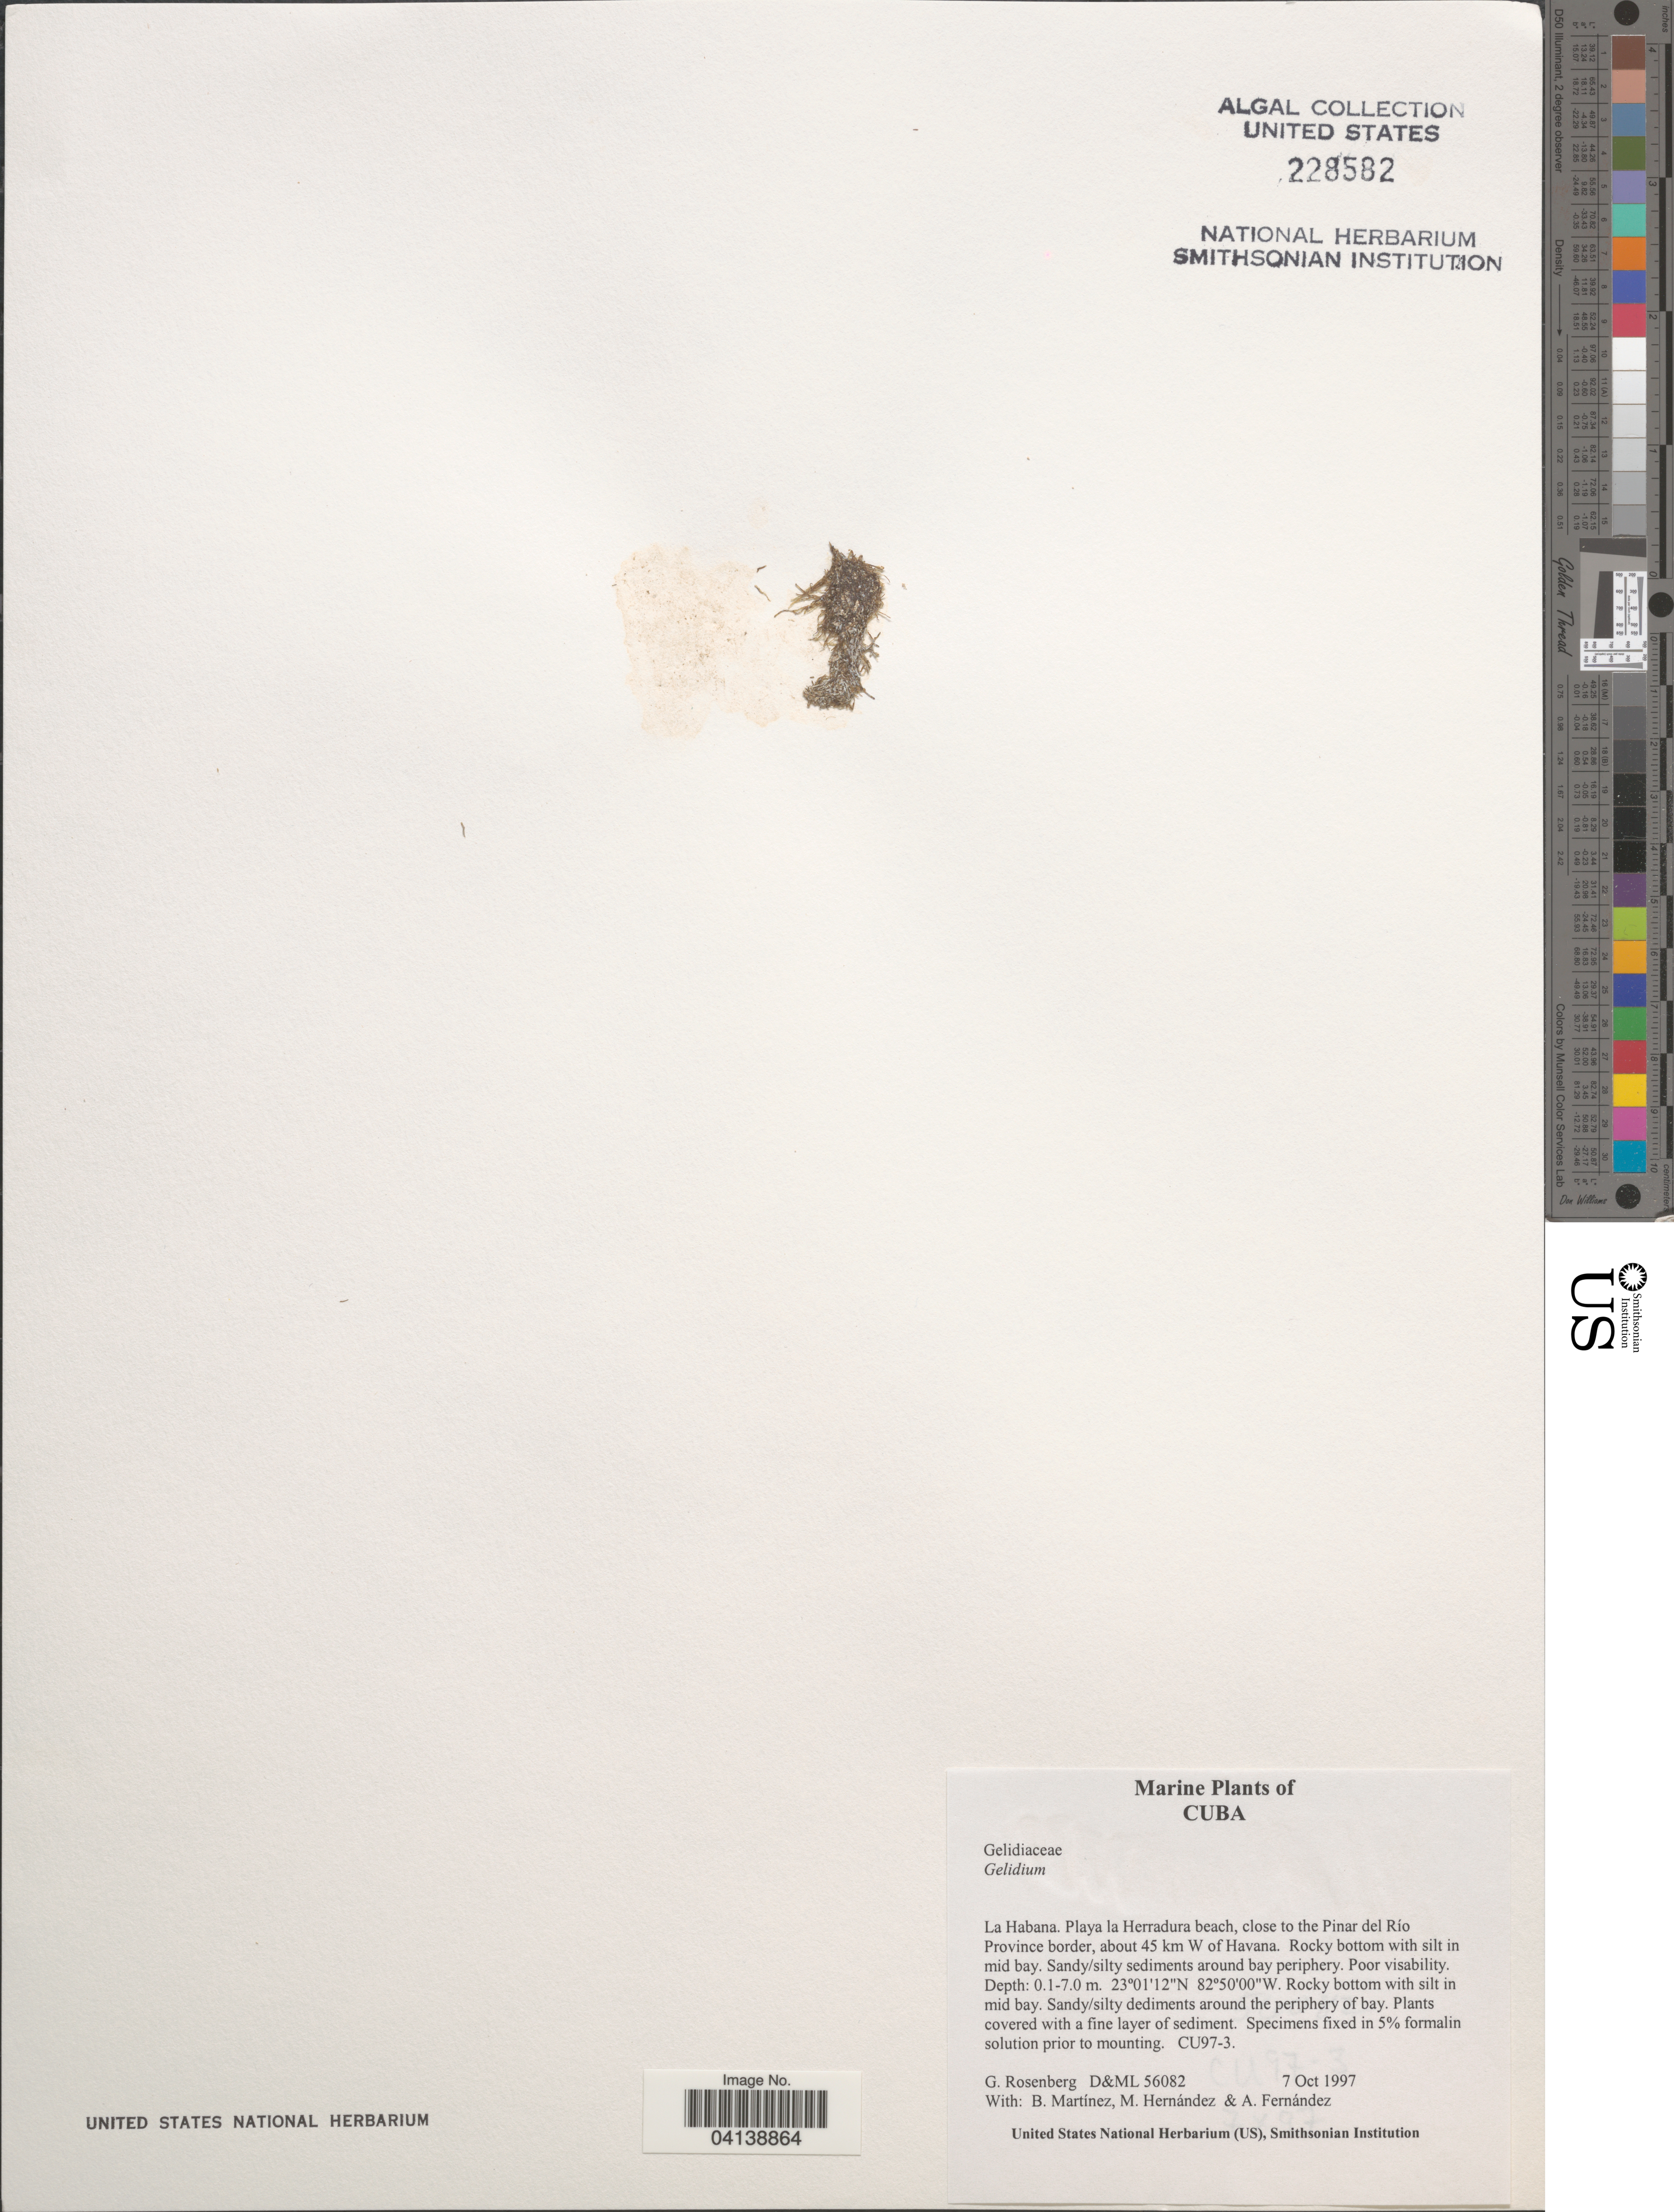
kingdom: Plantae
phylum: Rhodophyta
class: Florideophyceae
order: Gelidiales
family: Gelidiaceae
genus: Gelidium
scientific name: Gelidium sp.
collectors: G. Rosenberg, B. Martinez, M. Hernandez & A. Fernández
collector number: D&ML56082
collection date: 1997-10-07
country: Cuba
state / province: La Habana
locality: Playa la Herradura beach, close to the Pinar del Río Province border, about 45 km W of Havana.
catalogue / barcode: US 228582